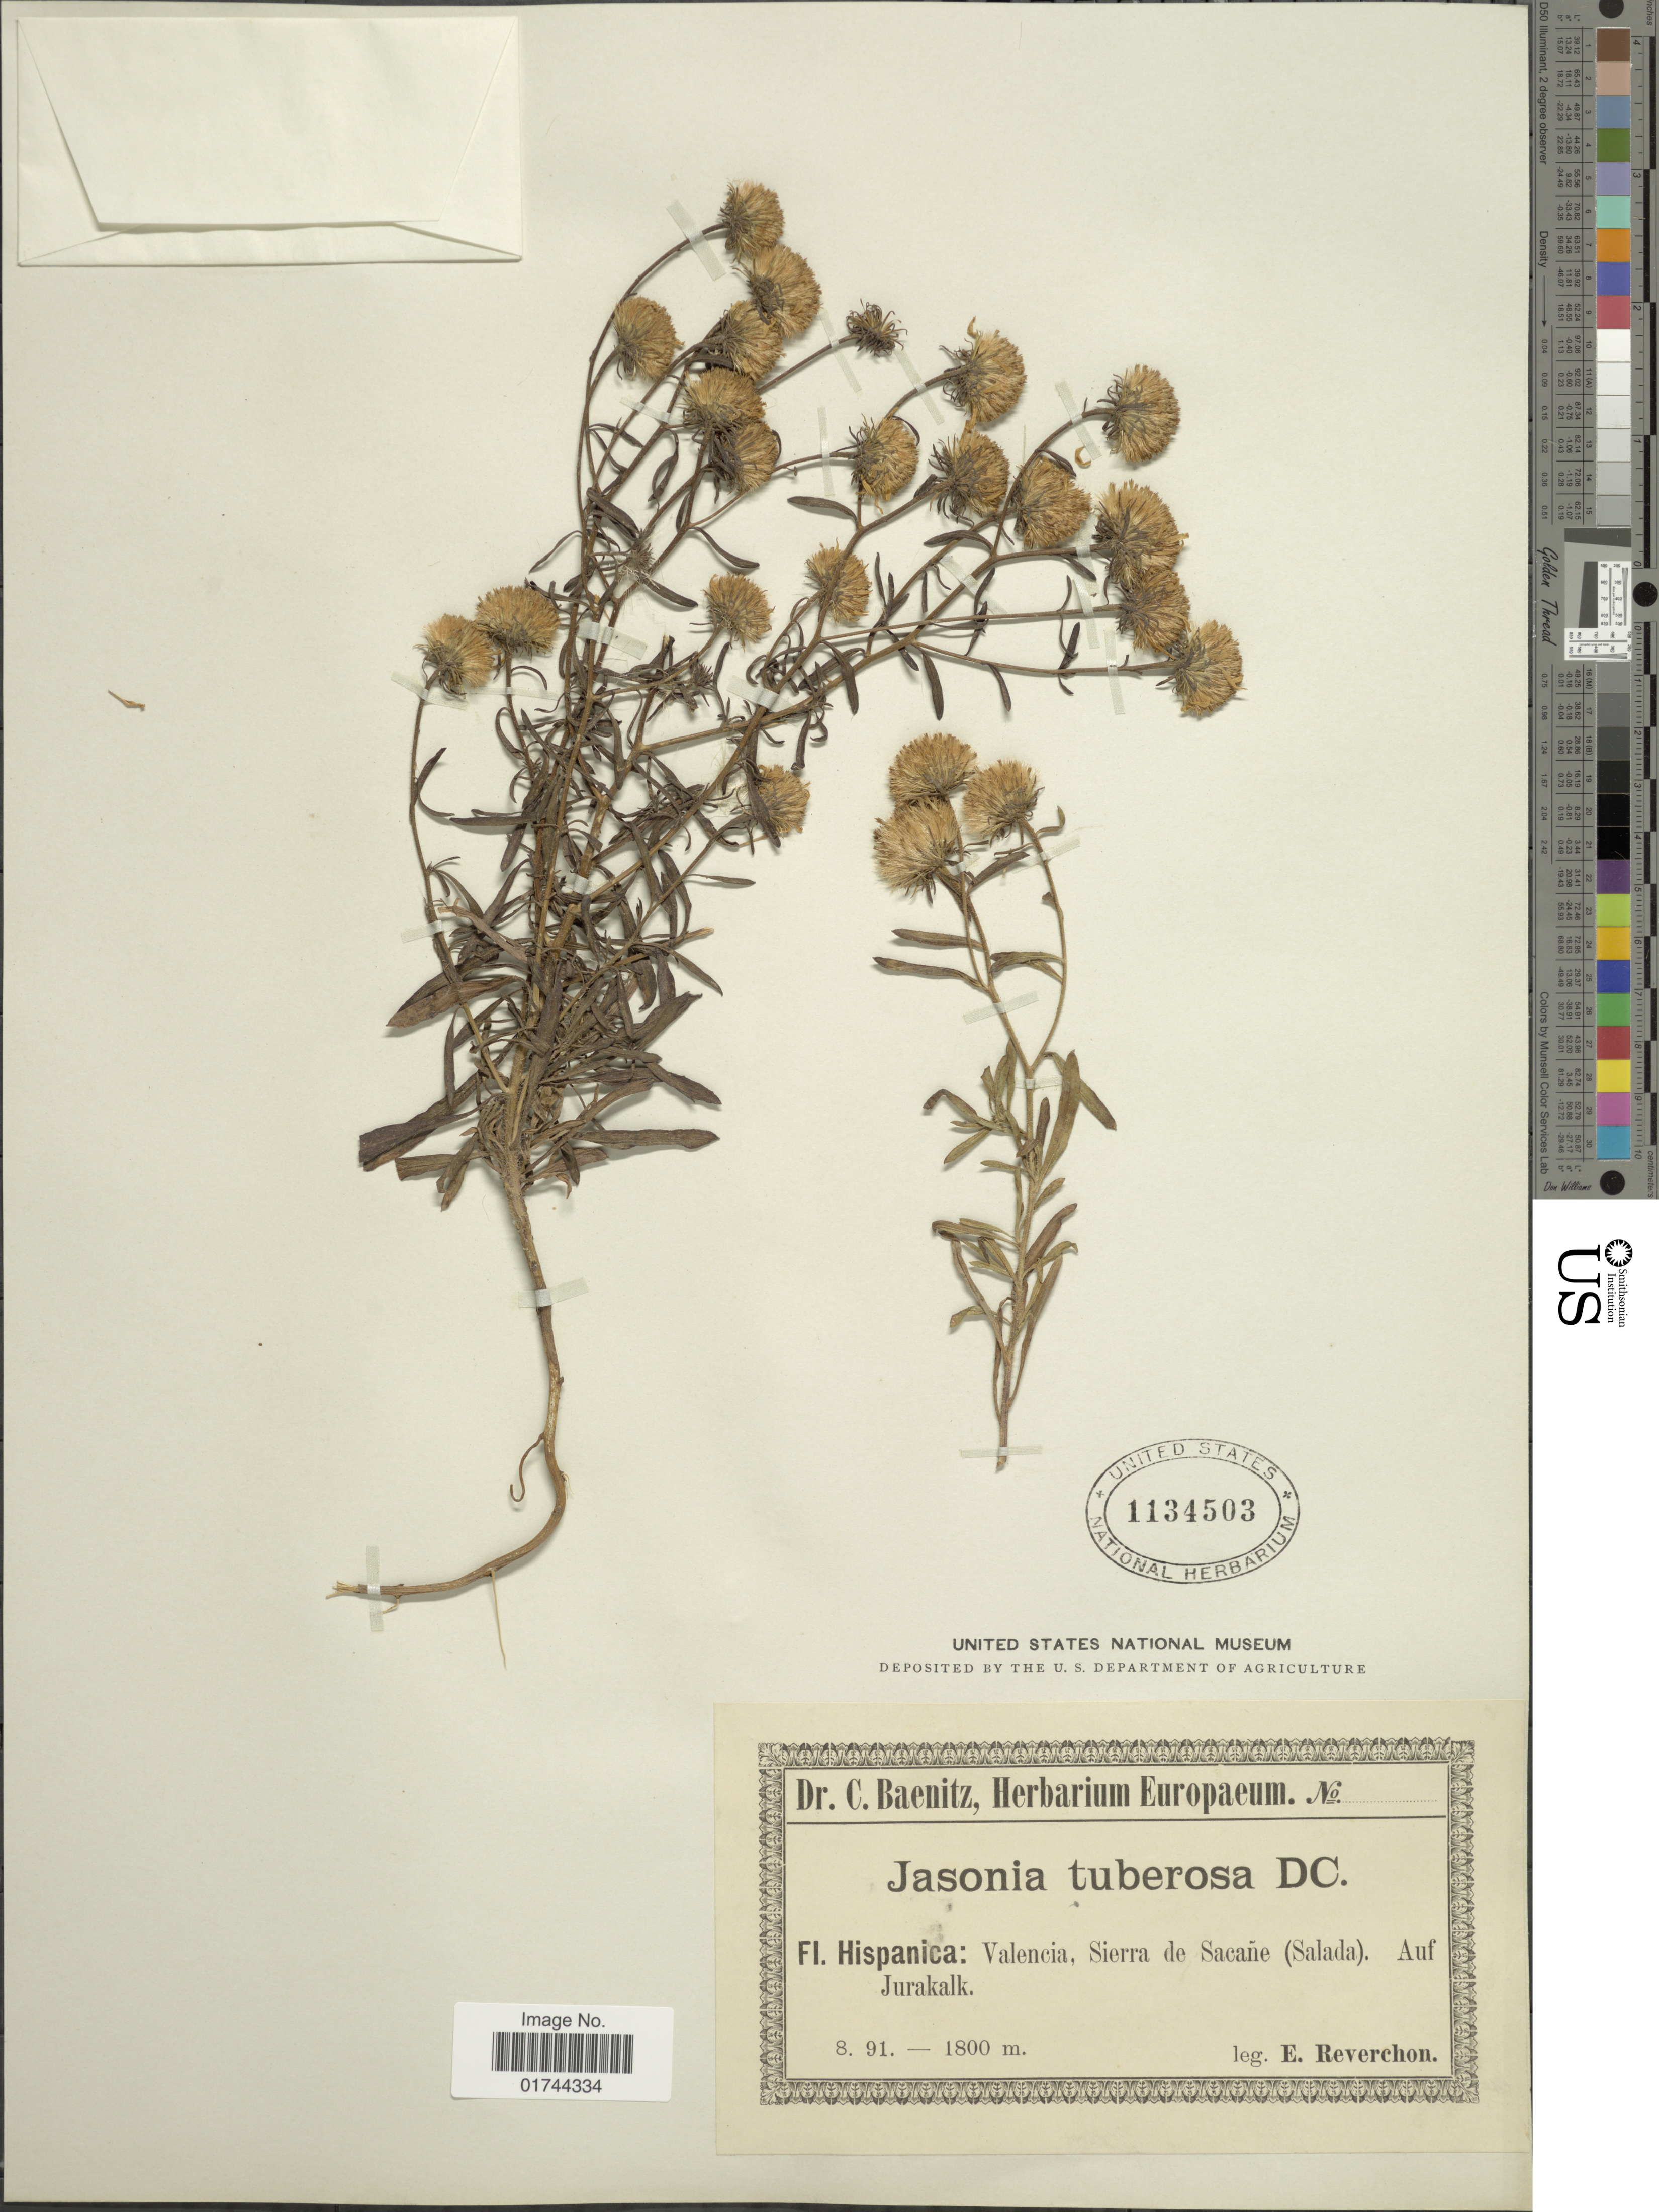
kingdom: Plantae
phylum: Tracheophyta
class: Magnoliopsida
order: Asterales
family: Asteraceae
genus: Jasonia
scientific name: Jasonia tuberosa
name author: (L.) DC.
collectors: E. Reverchon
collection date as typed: Transcribed d/m/y: /8/91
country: Spain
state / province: Valenciana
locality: Hispanica: Valencia, Sierra de Sacane (Salada)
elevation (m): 1800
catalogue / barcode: US 1134503